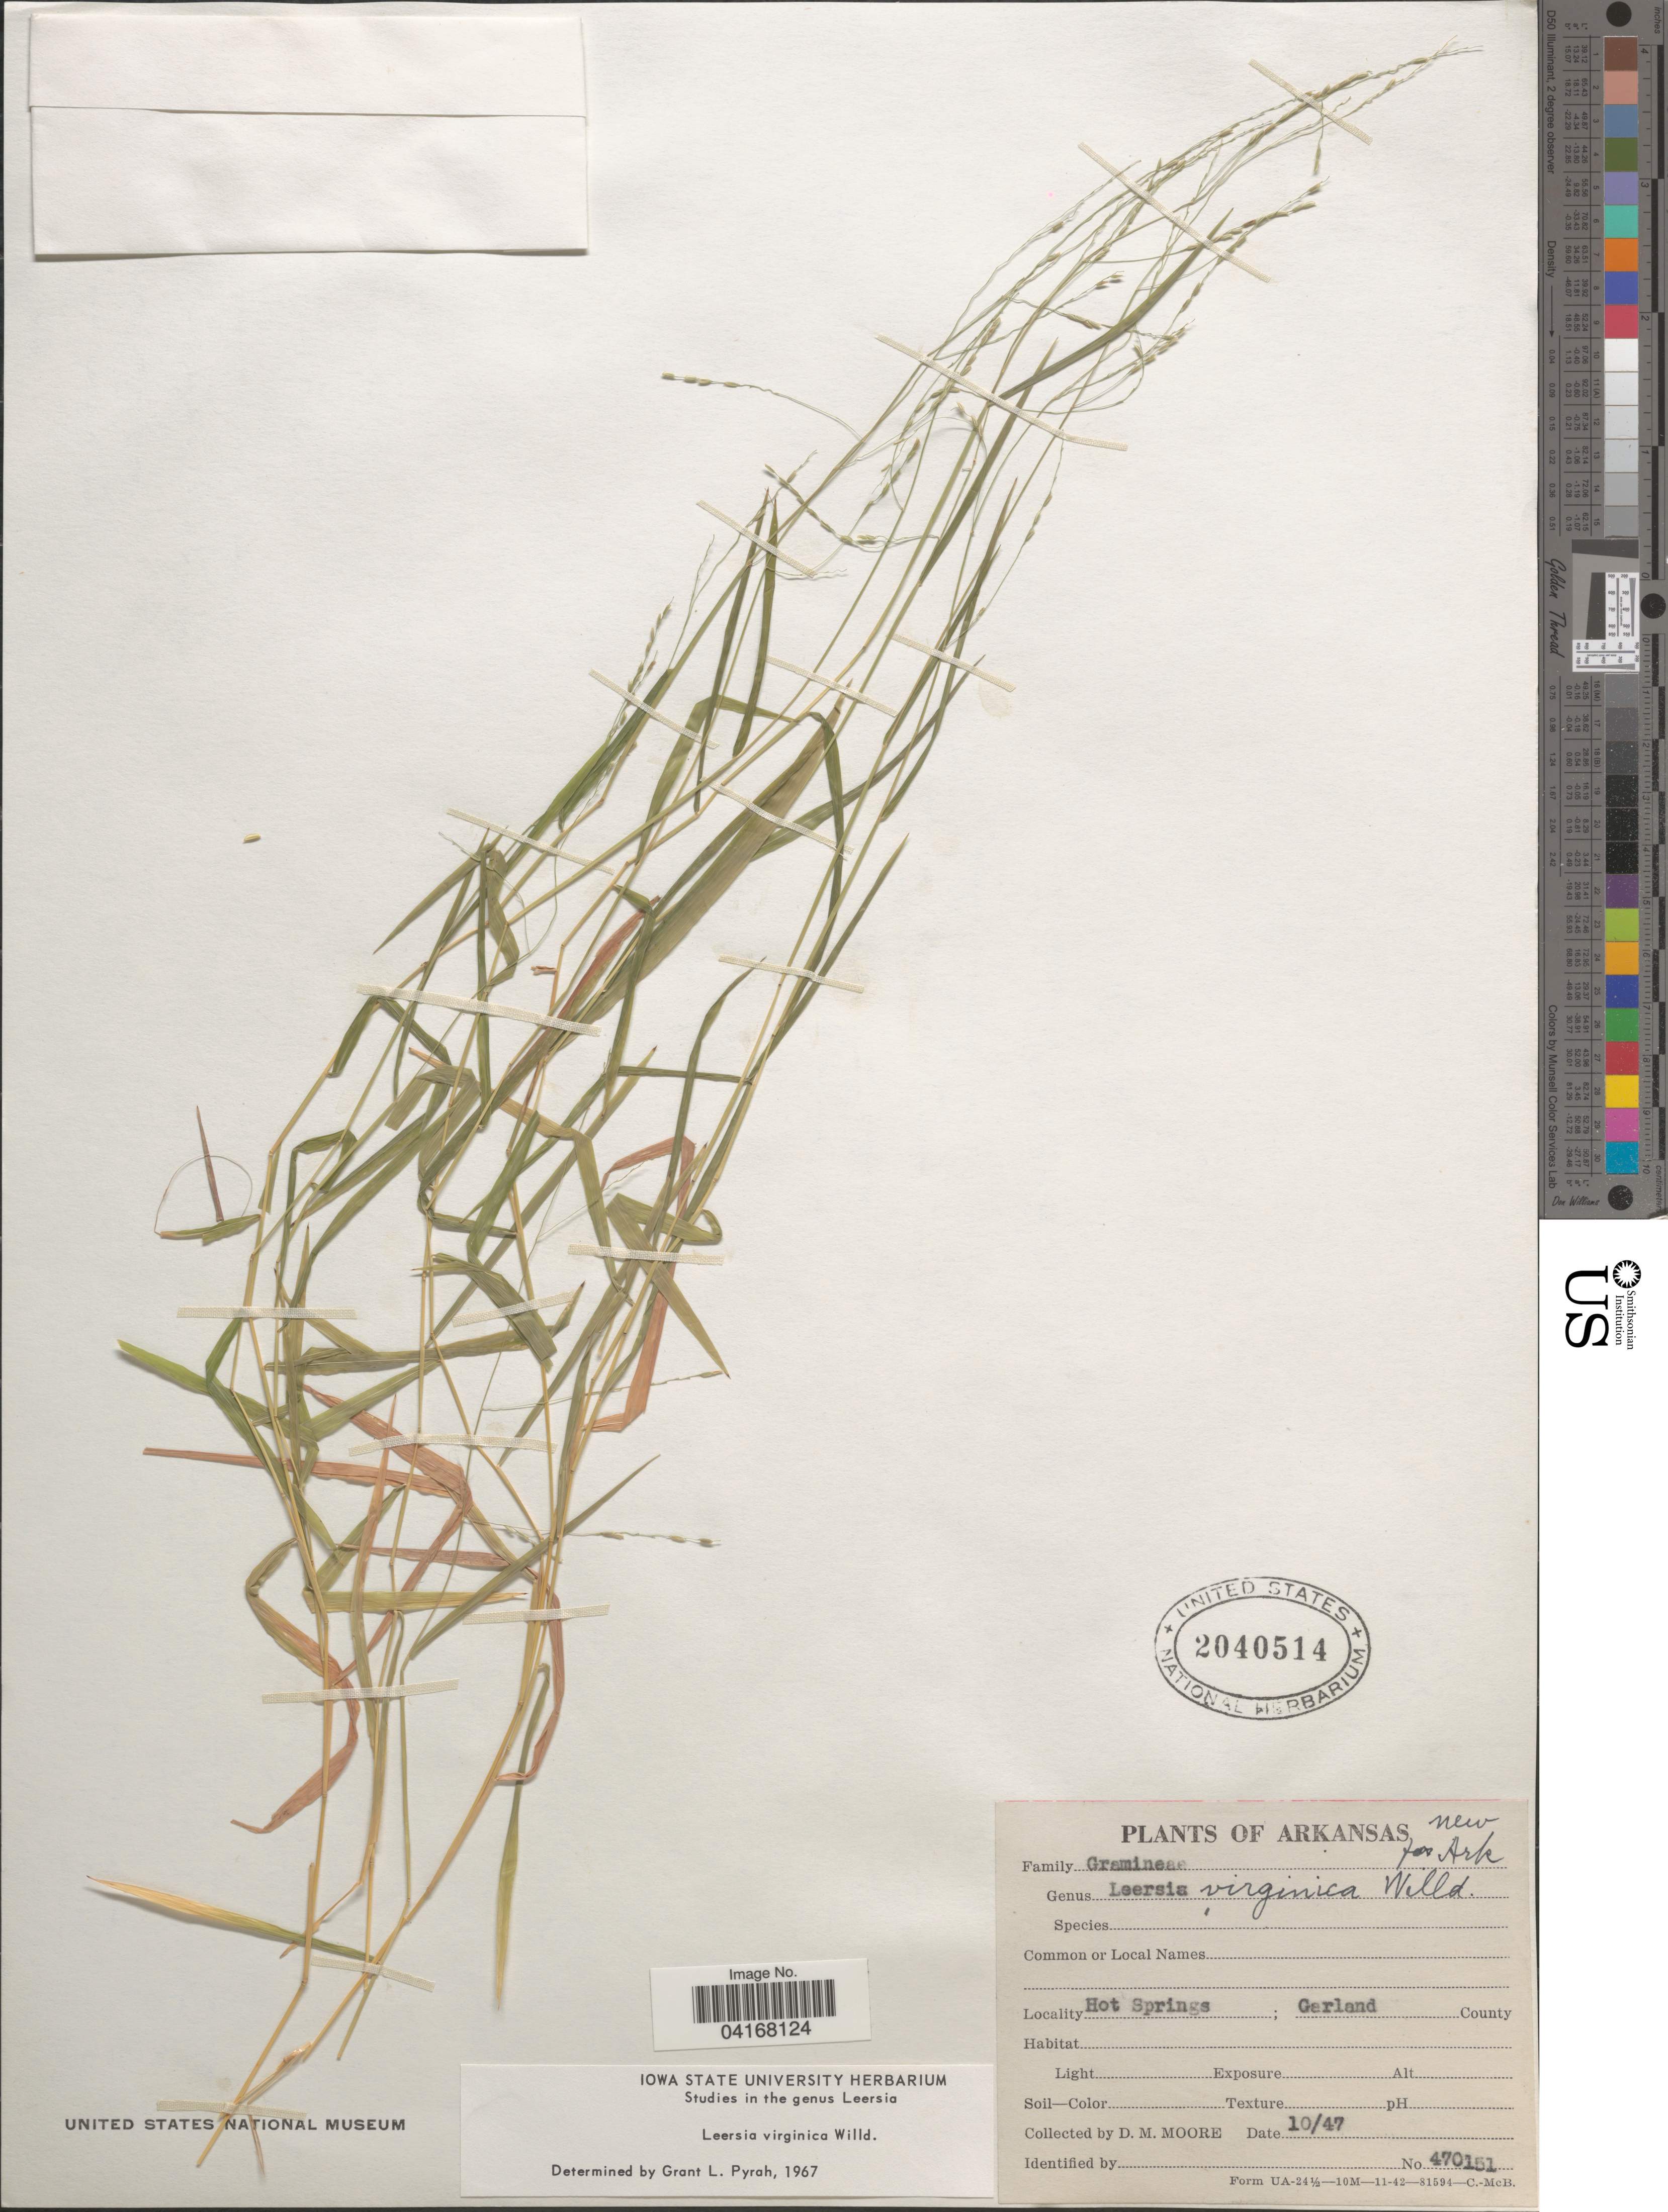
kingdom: Plantae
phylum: Tracheophyta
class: Liliopsida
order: Poales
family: Poaceae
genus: Leersia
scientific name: Leersia virginica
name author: Willd.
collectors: D. Moore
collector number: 470151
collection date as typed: Transcribed d/m/y: /10/47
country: United States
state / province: Arkansas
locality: Hot Springs; Garland County.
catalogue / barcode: US 2040514